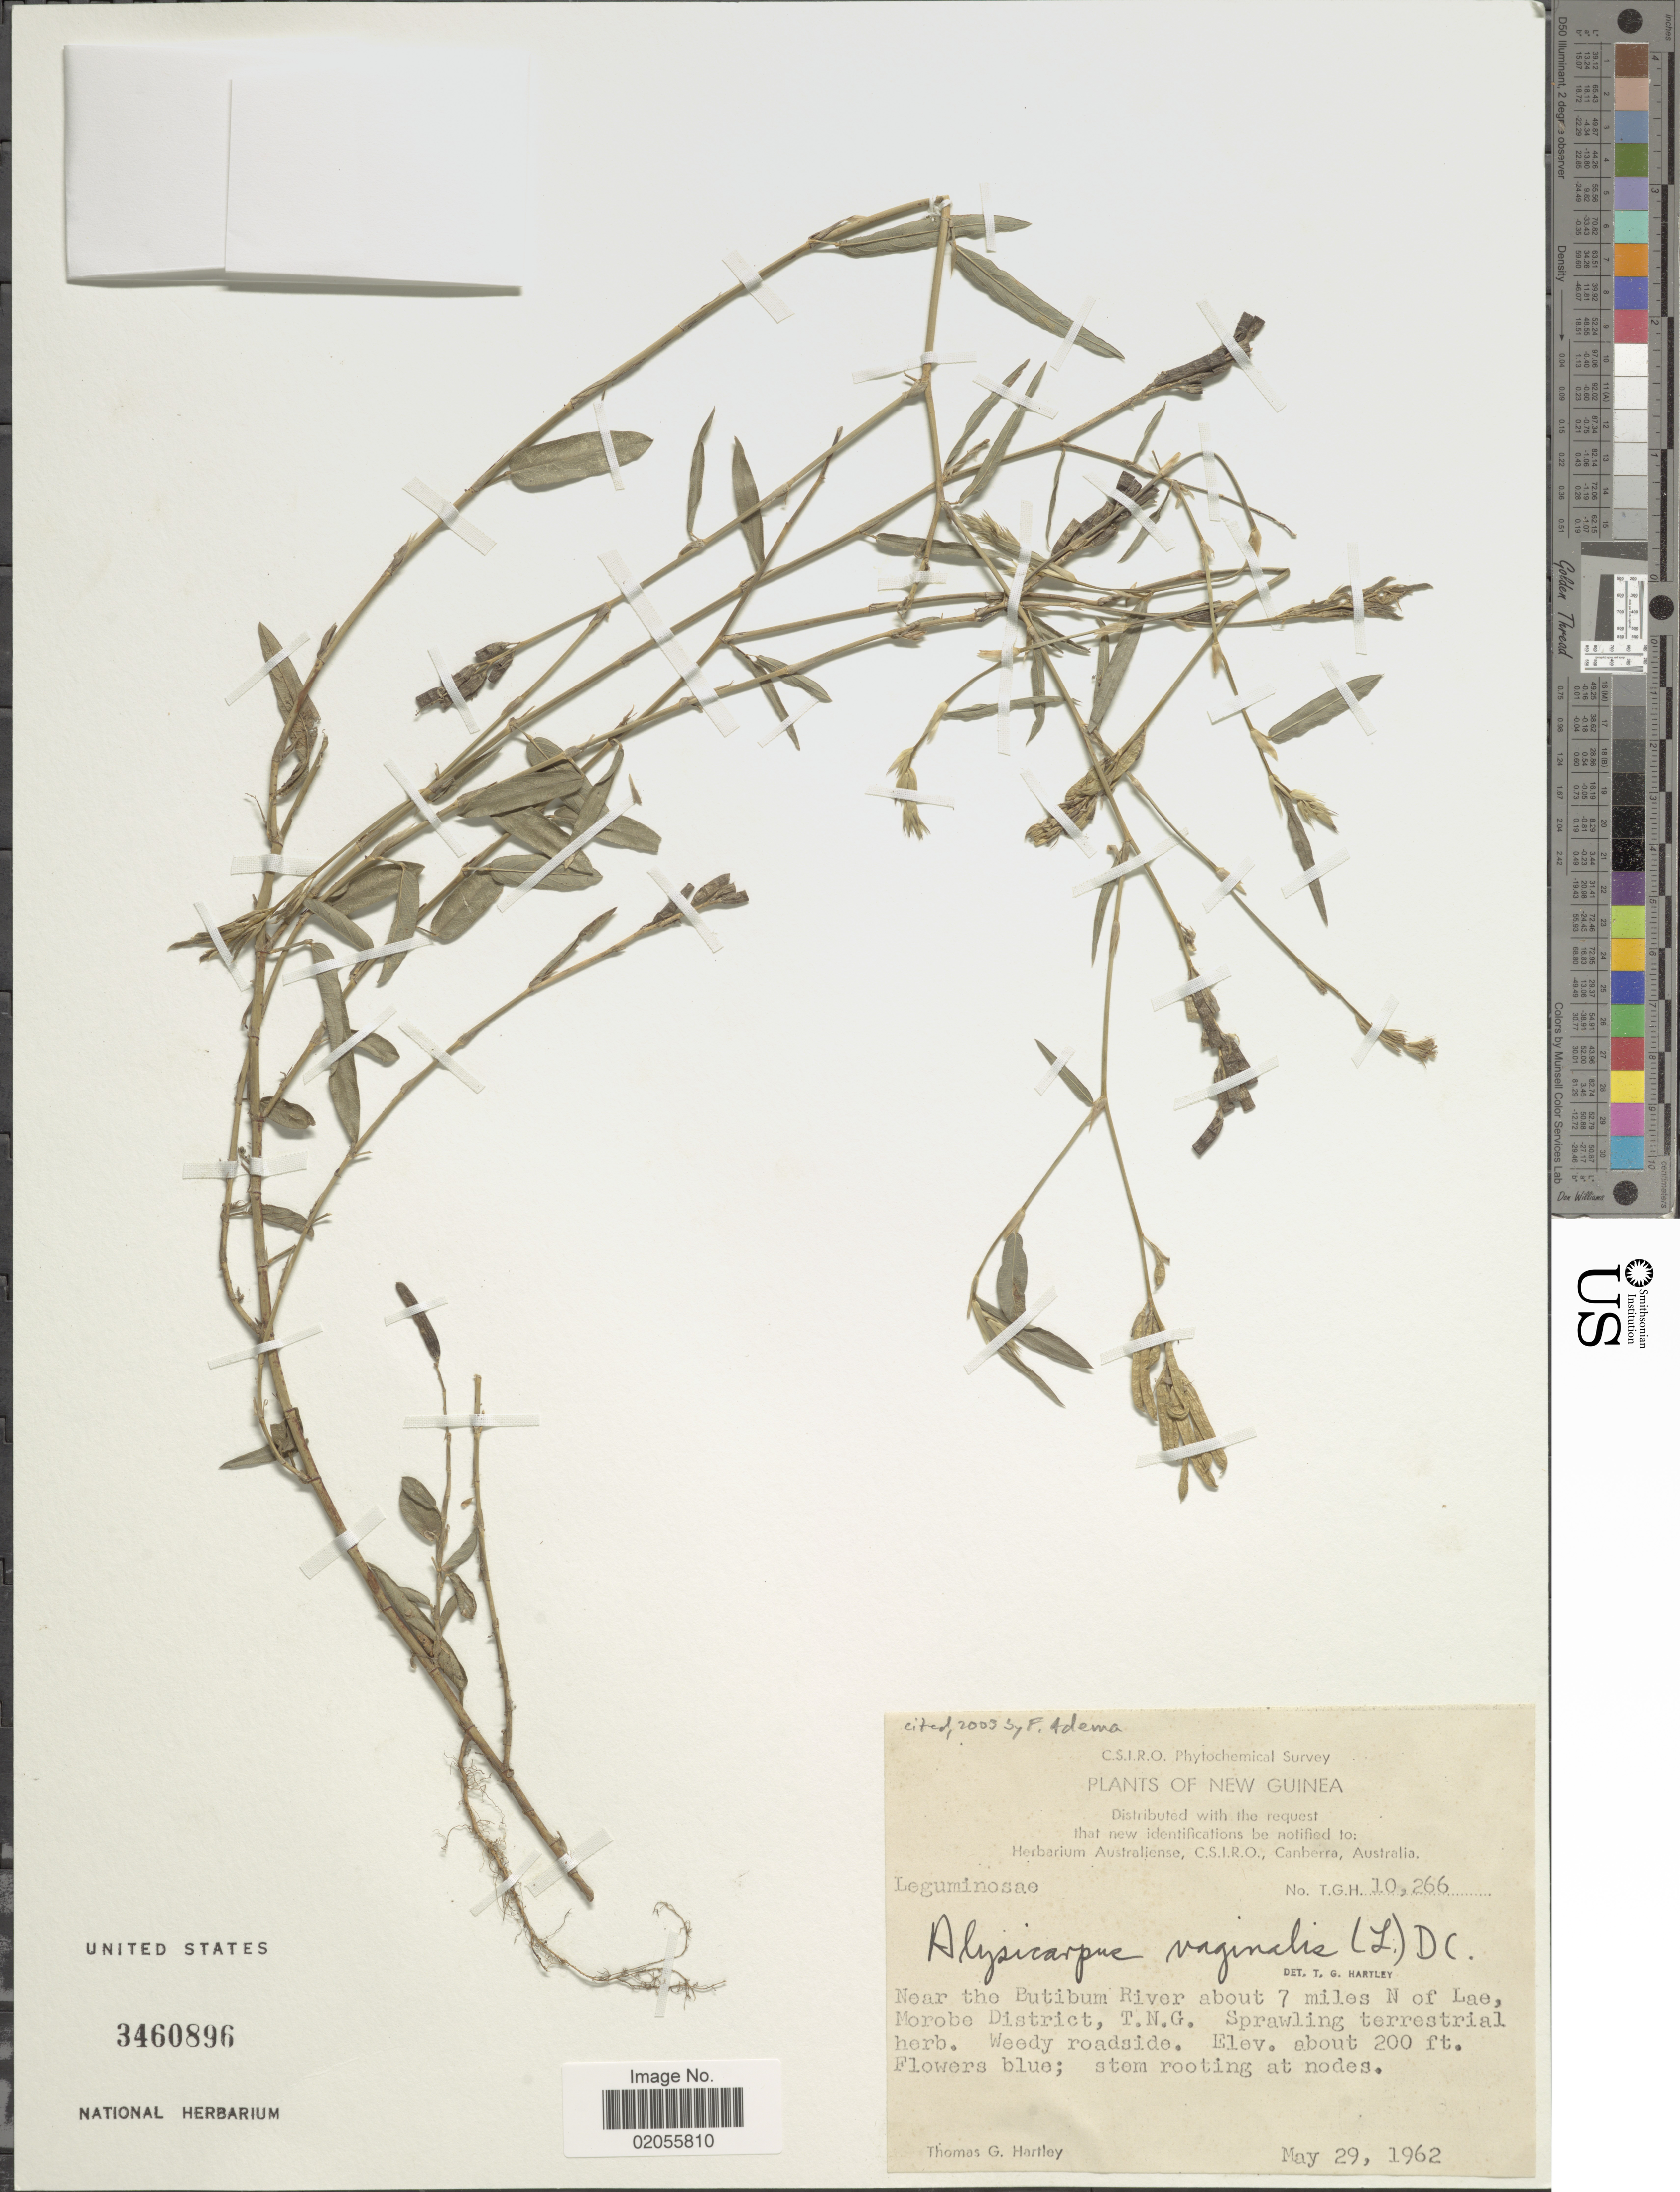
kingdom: Plantae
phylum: Tracheophyta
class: Magnoliopsida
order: Fabales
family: Fabaceae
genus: Alysicarpus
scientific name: Alysicarpus vaginalis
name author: (L.) DC.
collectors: T. G. Hartley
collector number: T.G.H. 10266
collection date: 1962-05-29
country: Papua New Guinea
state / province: Morobe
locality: New Guinea, Near the Butibum REiver about 7 miles N of Lae Morobe District, T.N.G.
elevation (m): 61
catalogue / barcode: US 3460896